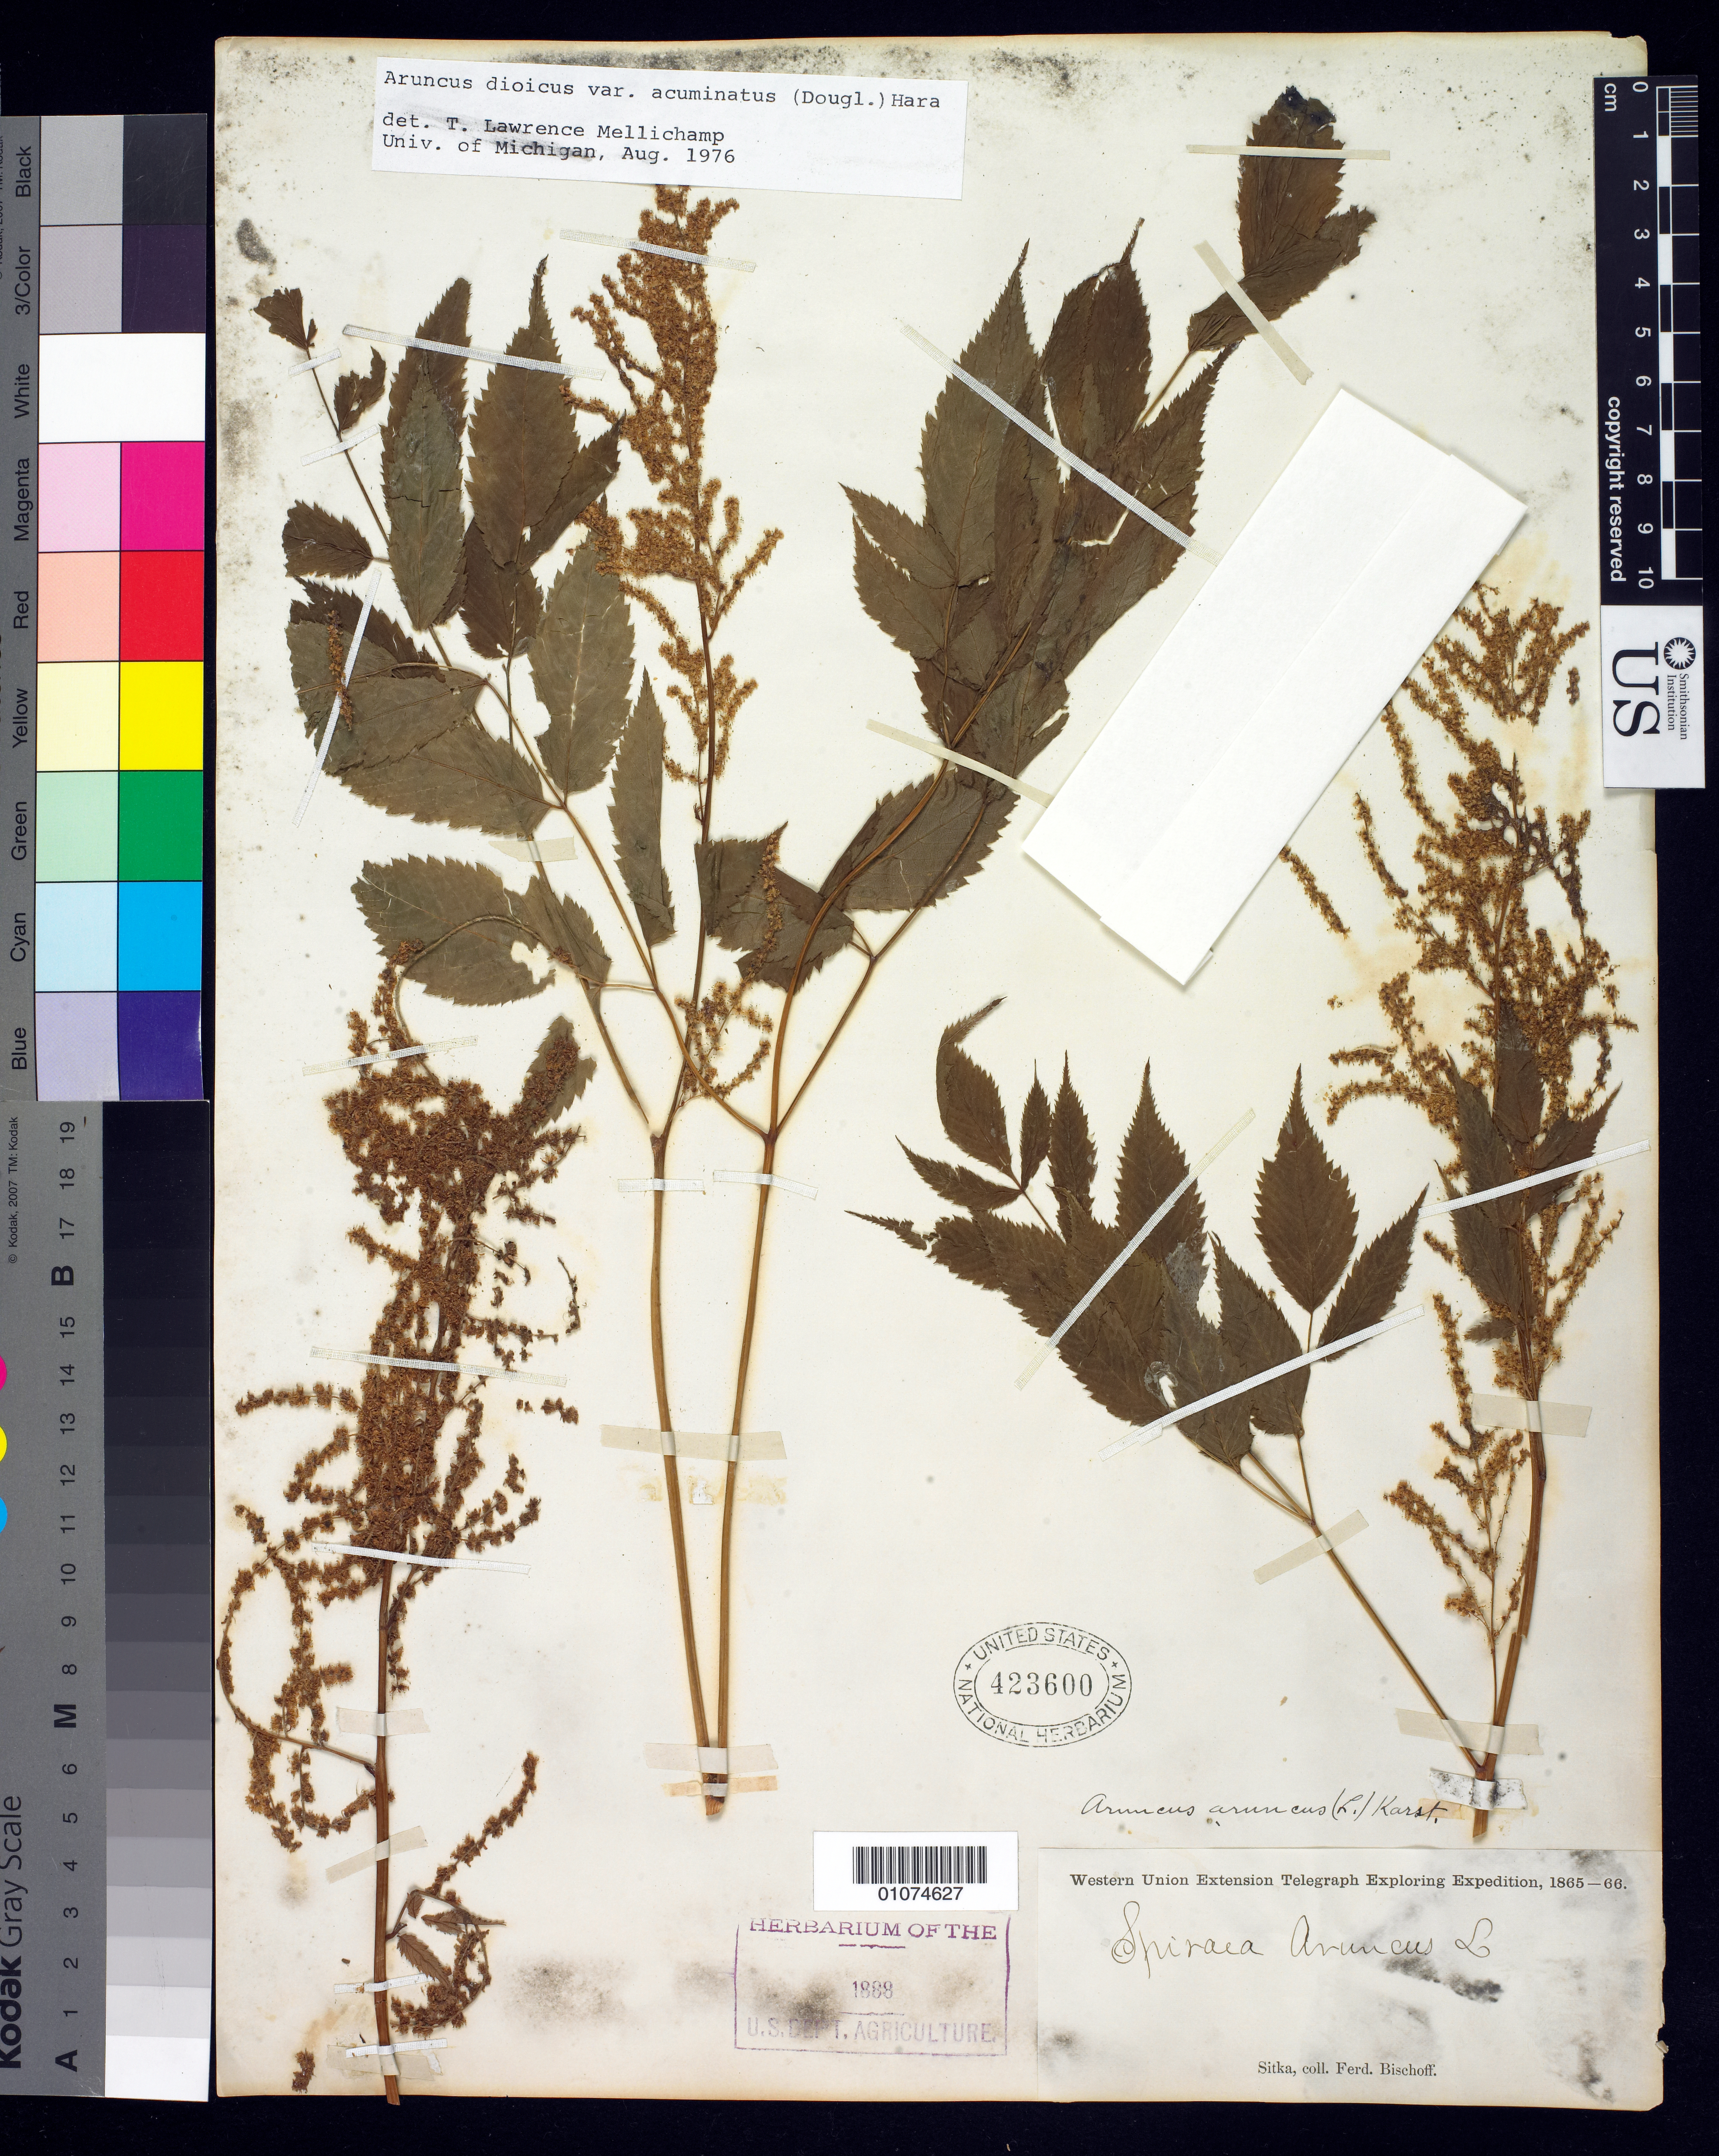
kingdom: Plantae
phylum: Tracheophyta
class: Magnoliopsida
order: Rosales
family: Rosaceae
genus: Aruncus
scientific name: Aruncus dioicus var. acuminatus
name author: (Rydb.) H. Hara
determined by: Mellichamp, T. L.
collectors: F. Bischoff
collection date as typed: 1865 to -- --- 1866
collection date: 1865/1866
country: United States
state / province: Alaska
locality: Sitka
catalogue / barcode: US 423600